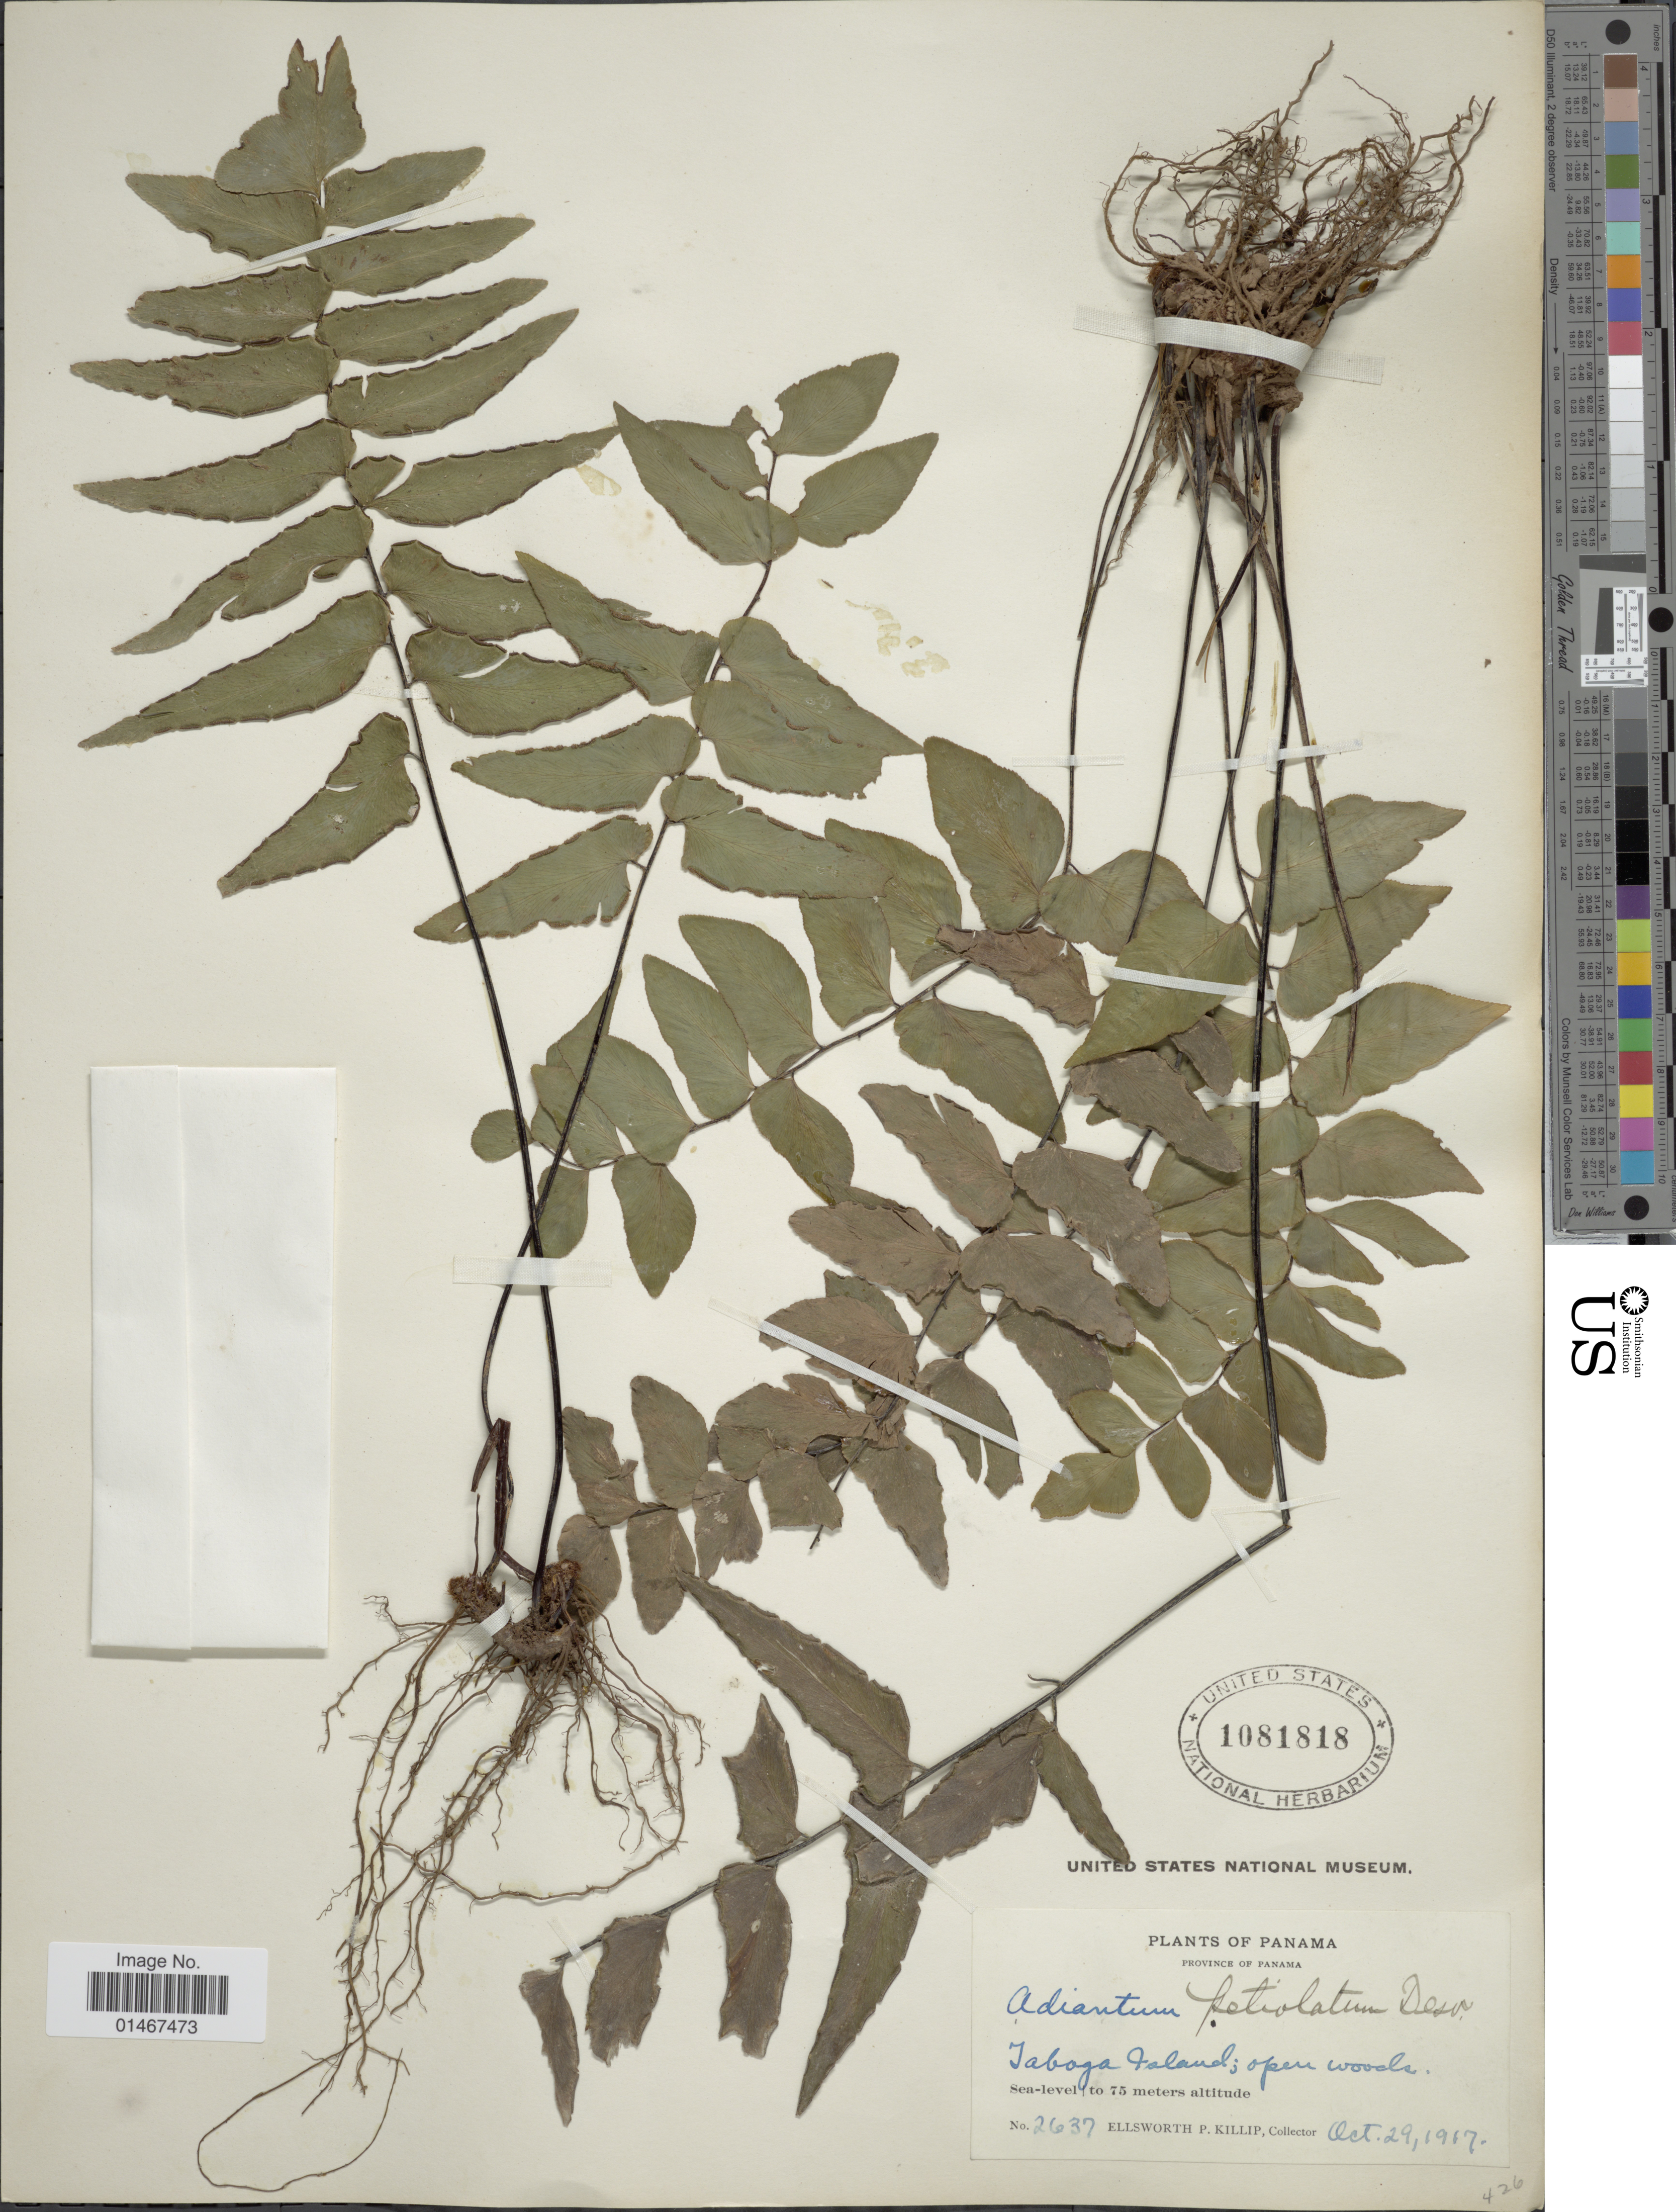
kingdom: Plantae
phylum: Tracheophyta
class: Polypodiopsida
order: Polypodiales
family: Pteridaceae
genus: Adiantum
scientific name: Adiantum petiolatum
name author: Desv.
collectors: E. P. Killip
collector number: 2637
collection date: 1917-10-29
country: Panama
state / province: Panamá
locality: Province of Panama. Taboga Island.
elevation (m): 75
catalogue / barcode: US 1081818